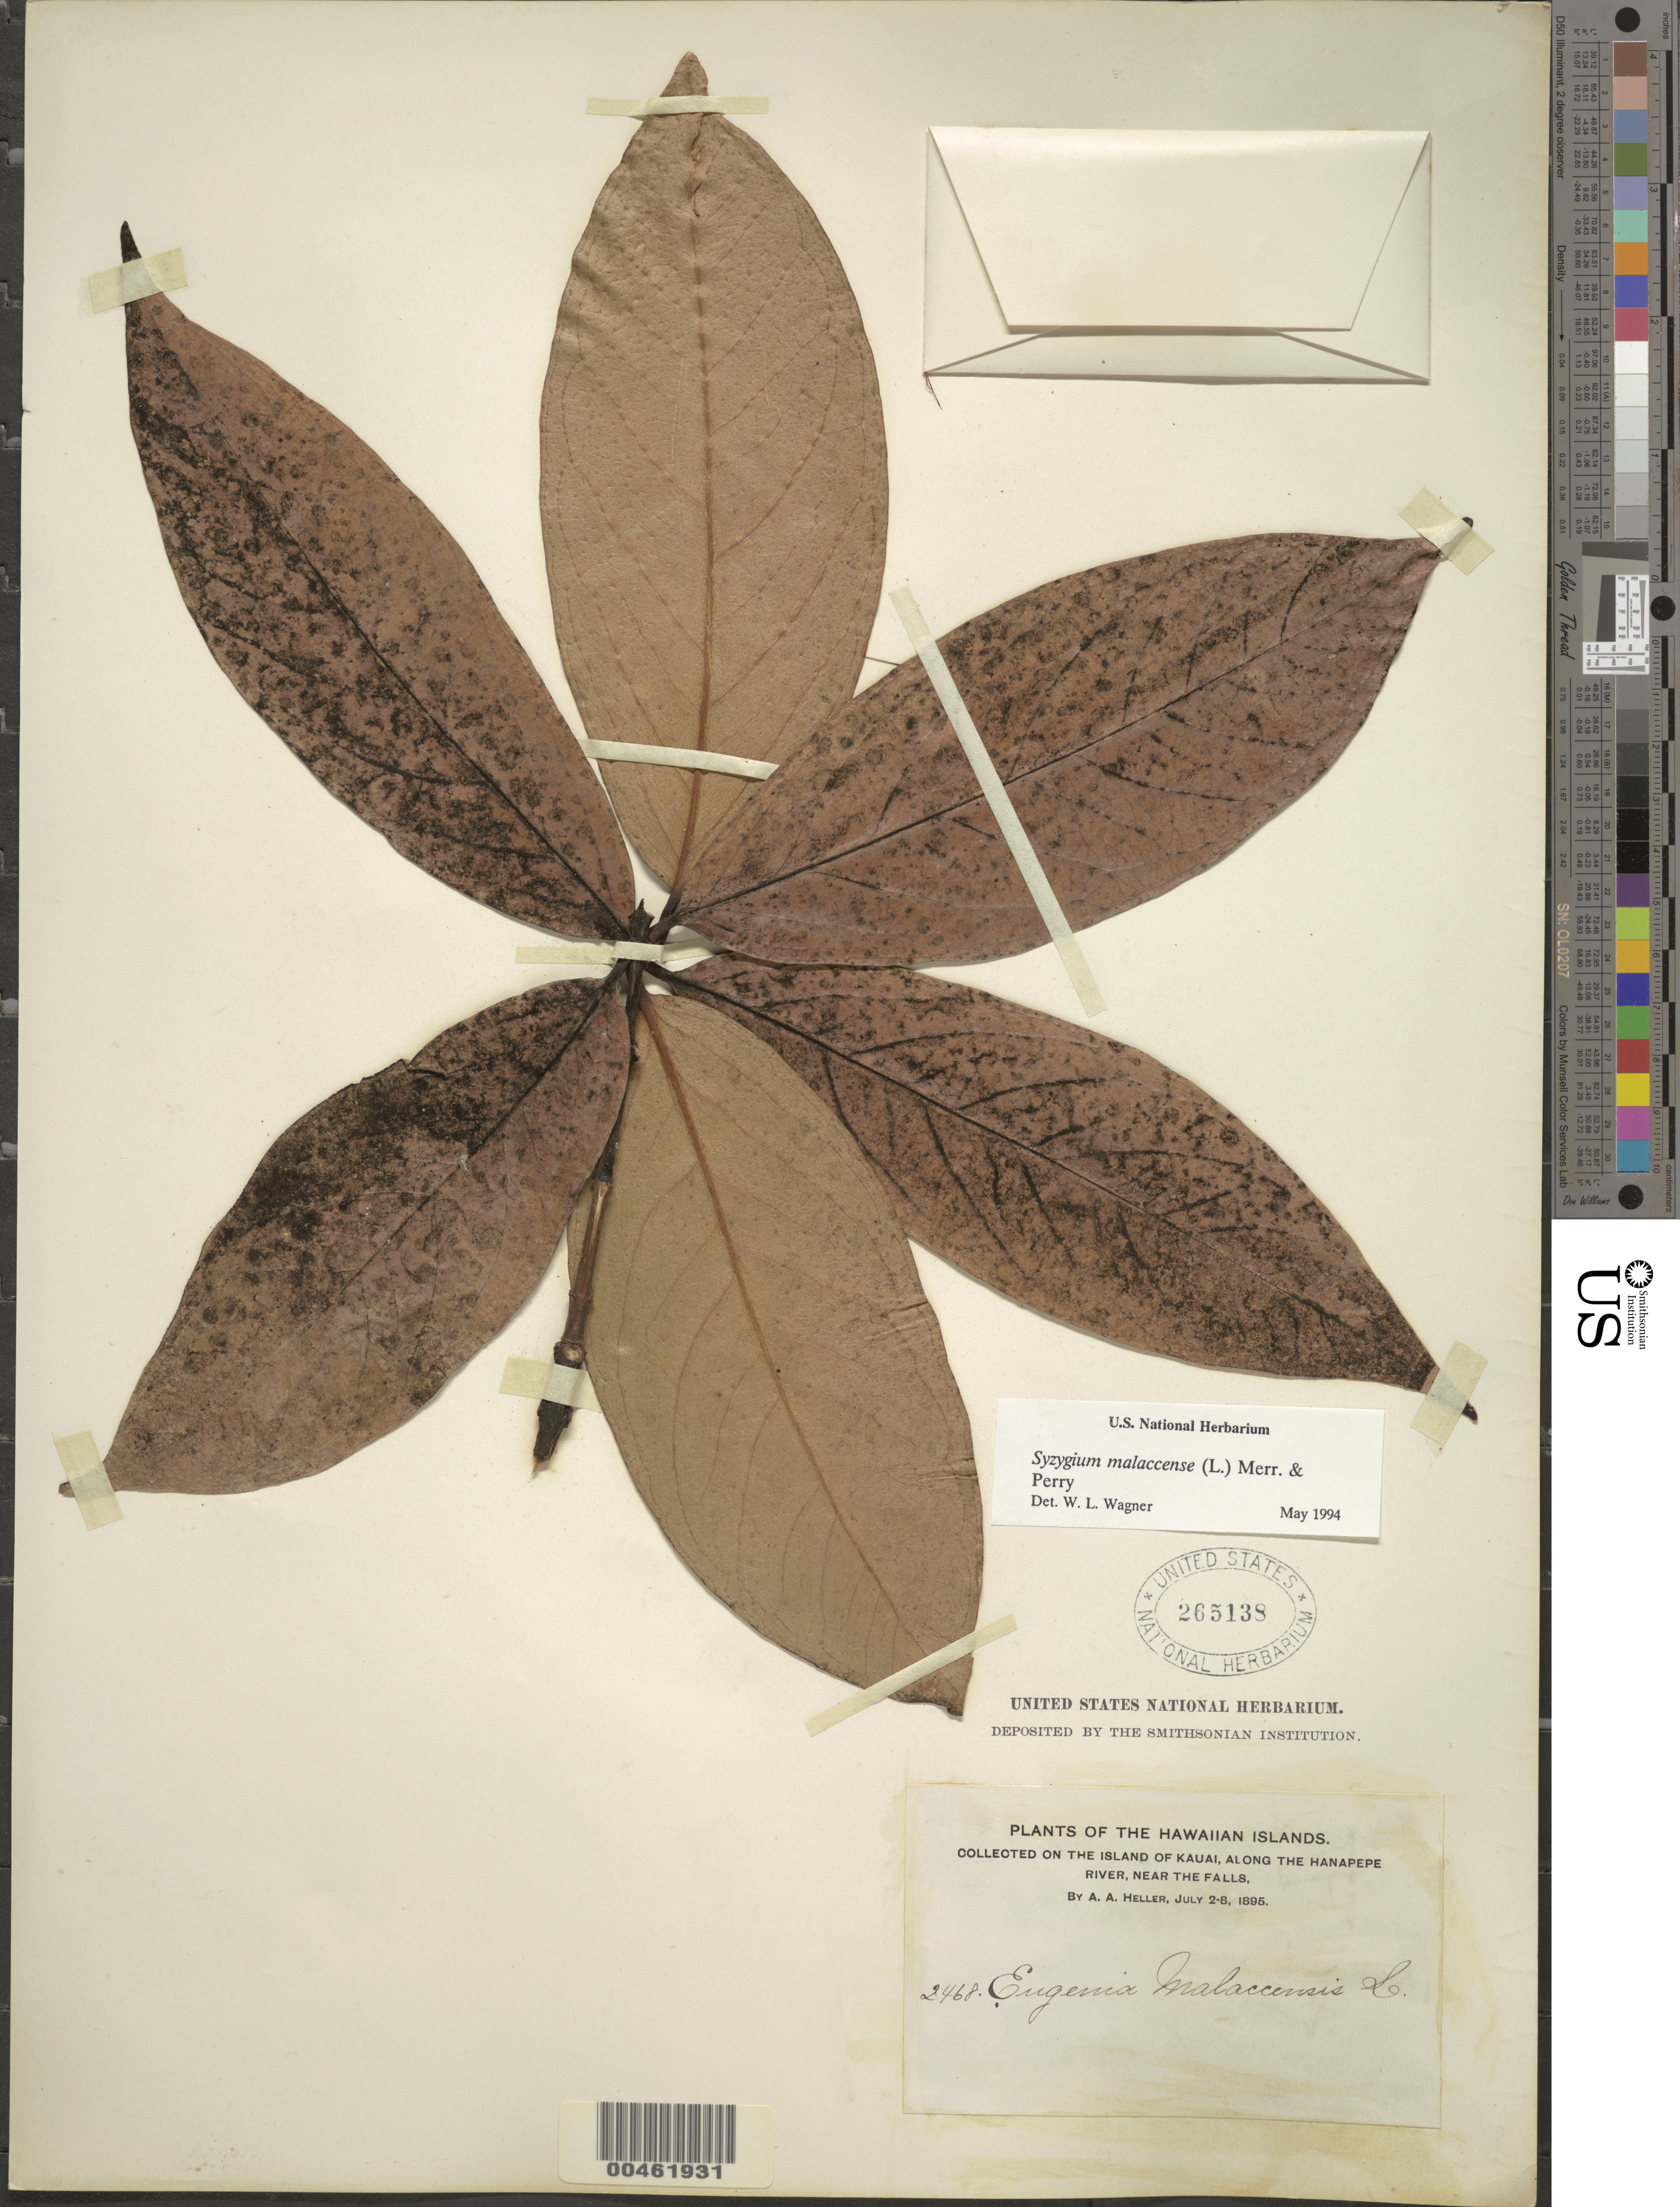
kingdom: Plantae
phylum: Tracheophyta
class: Magnoliopsida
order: Myrtales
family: Myrtaceae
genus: Syzygium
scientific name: Syzygium malaccense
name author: (L.) Merr. & L.M. Perry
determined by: Wagner, W. L., (BOT), Smithsonian Institution - National Museum of Natural History (UNITED STATES)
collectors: A. A. Heller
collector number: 2468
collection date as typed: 2 Jul 1895 to 8 Jul 1895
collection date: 1895-07-02/1895-07-08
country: United States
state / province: Hawaii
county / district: Kauai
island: Kaua'i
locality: Along the Hanapepe River, near the Falls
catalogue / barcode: US 265138